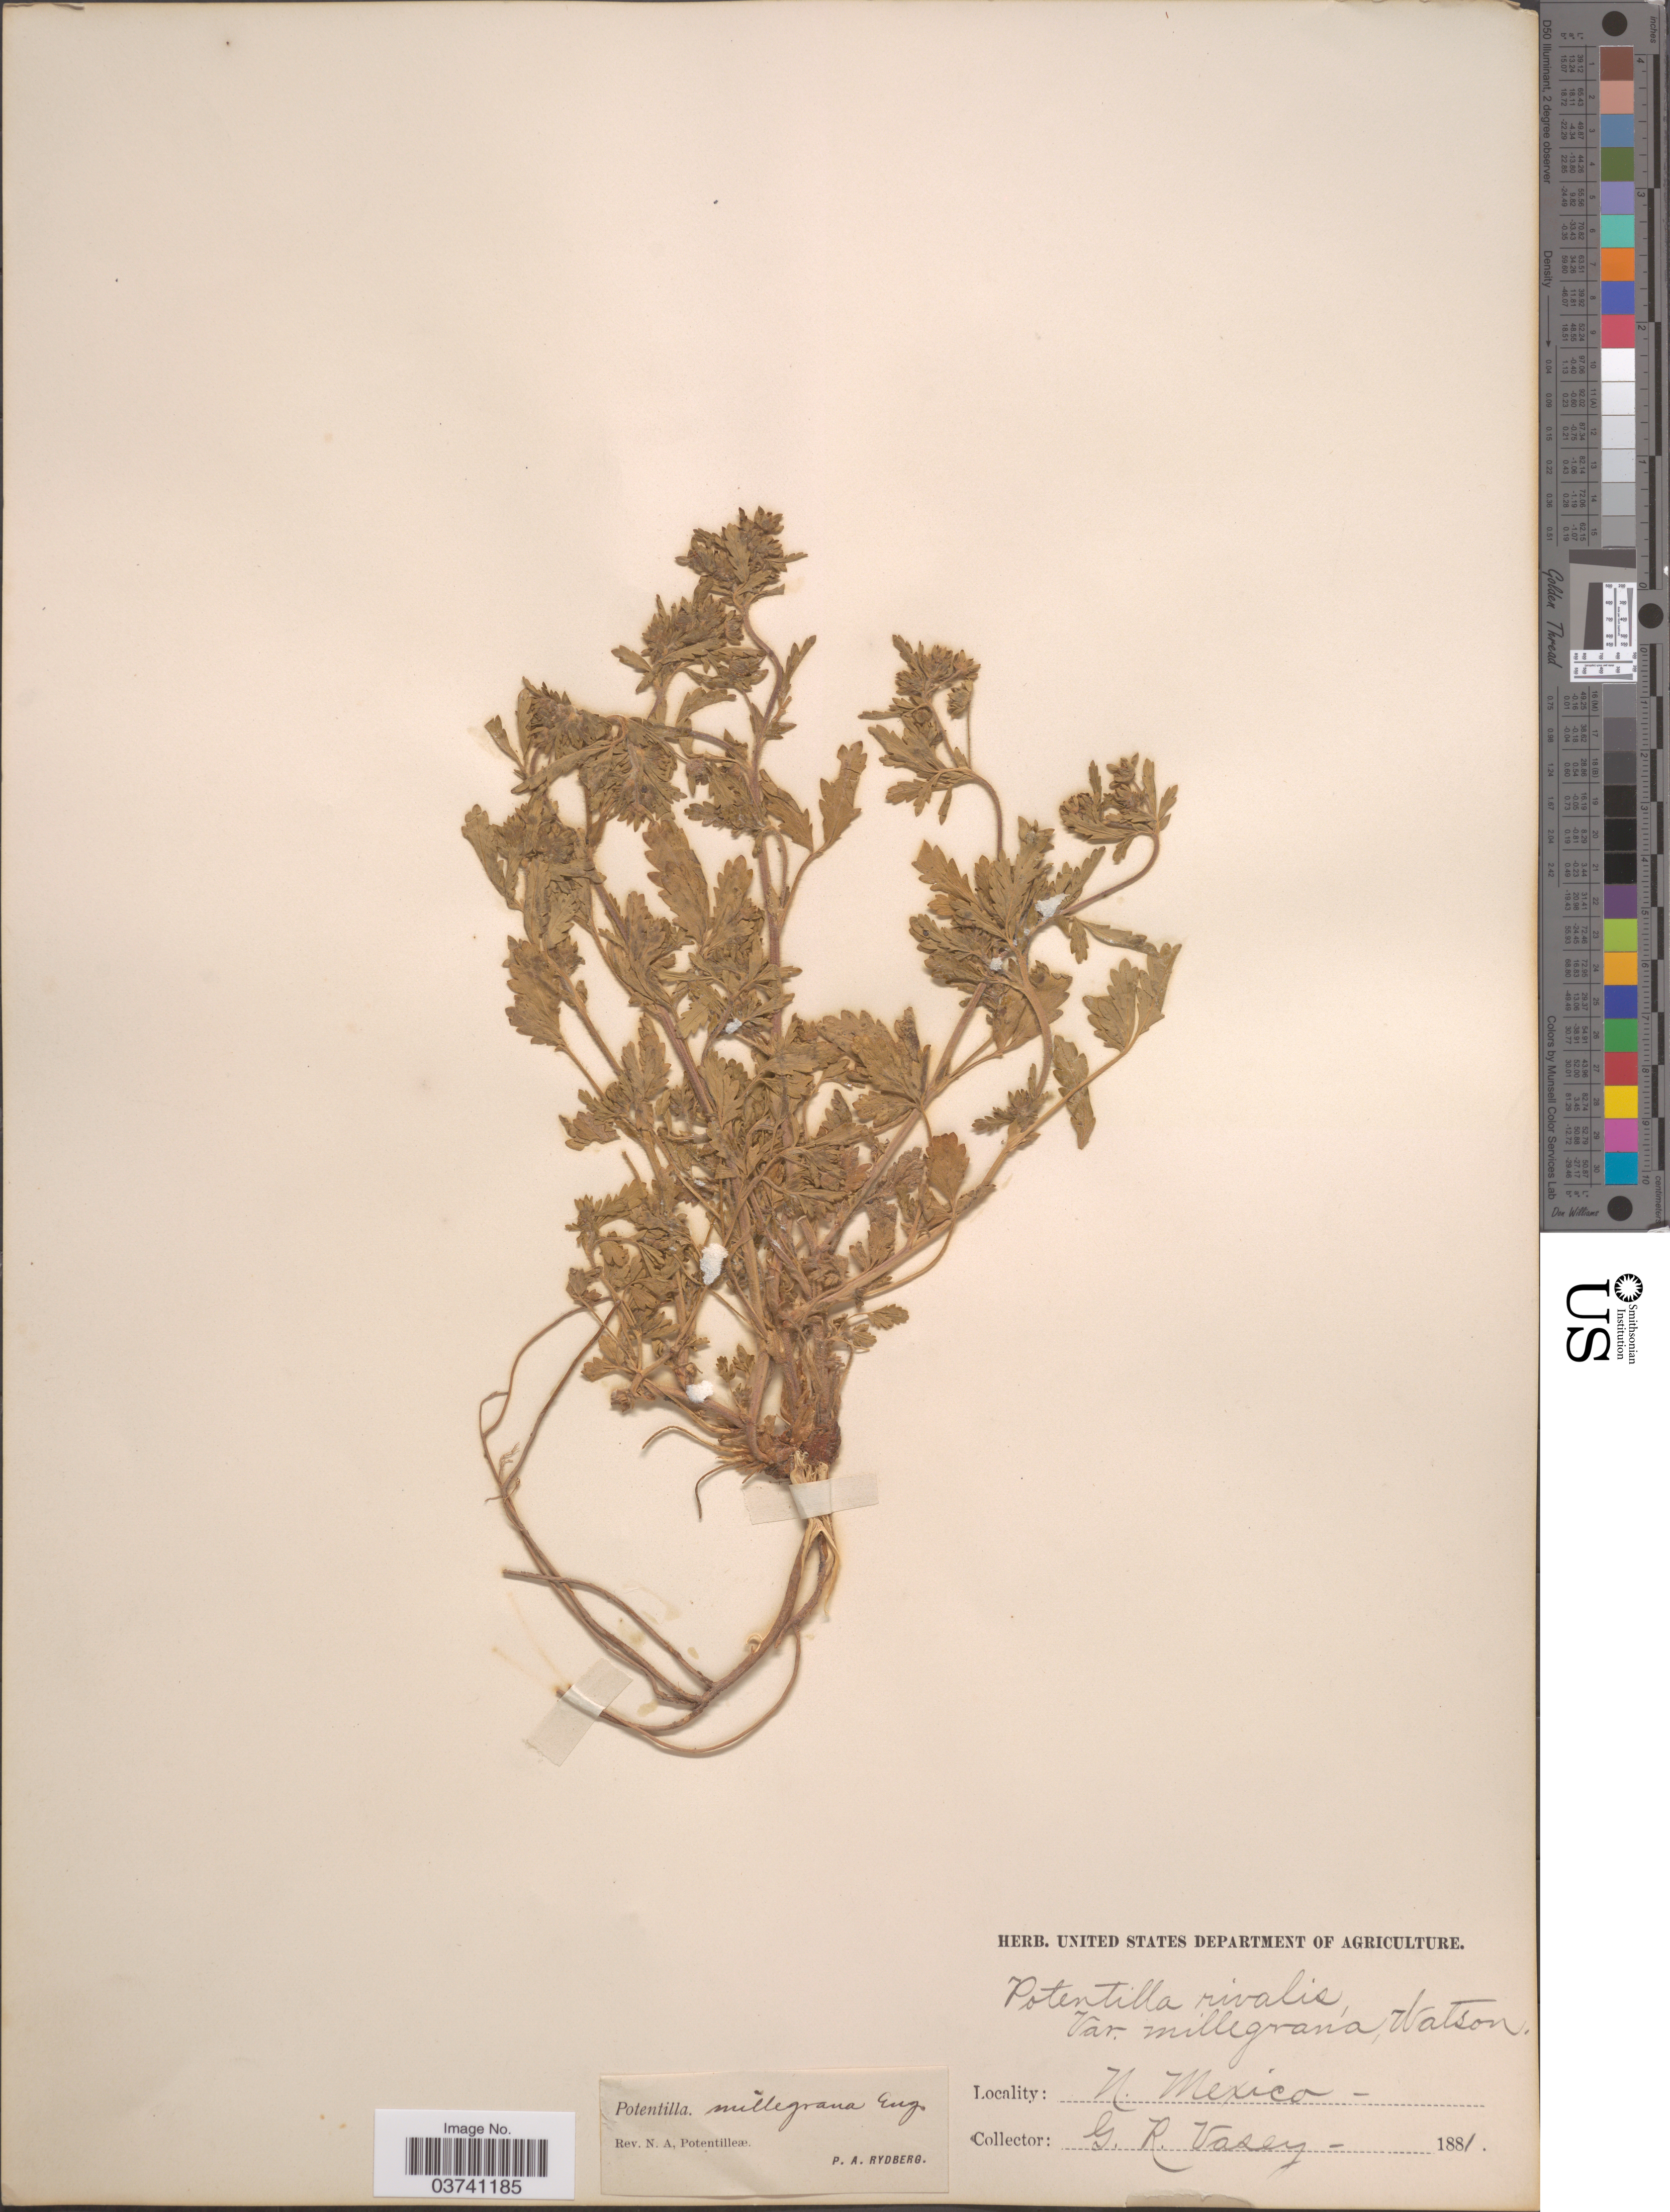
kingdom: Plantae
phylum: Tracheophyta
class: Magnoliopsida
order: Rosales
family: Rosaceae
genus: Potentilla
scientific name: Potentilla rivalis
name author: Nutt.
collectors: G. R. Vasey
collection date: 1881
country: United States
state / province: New Mexico